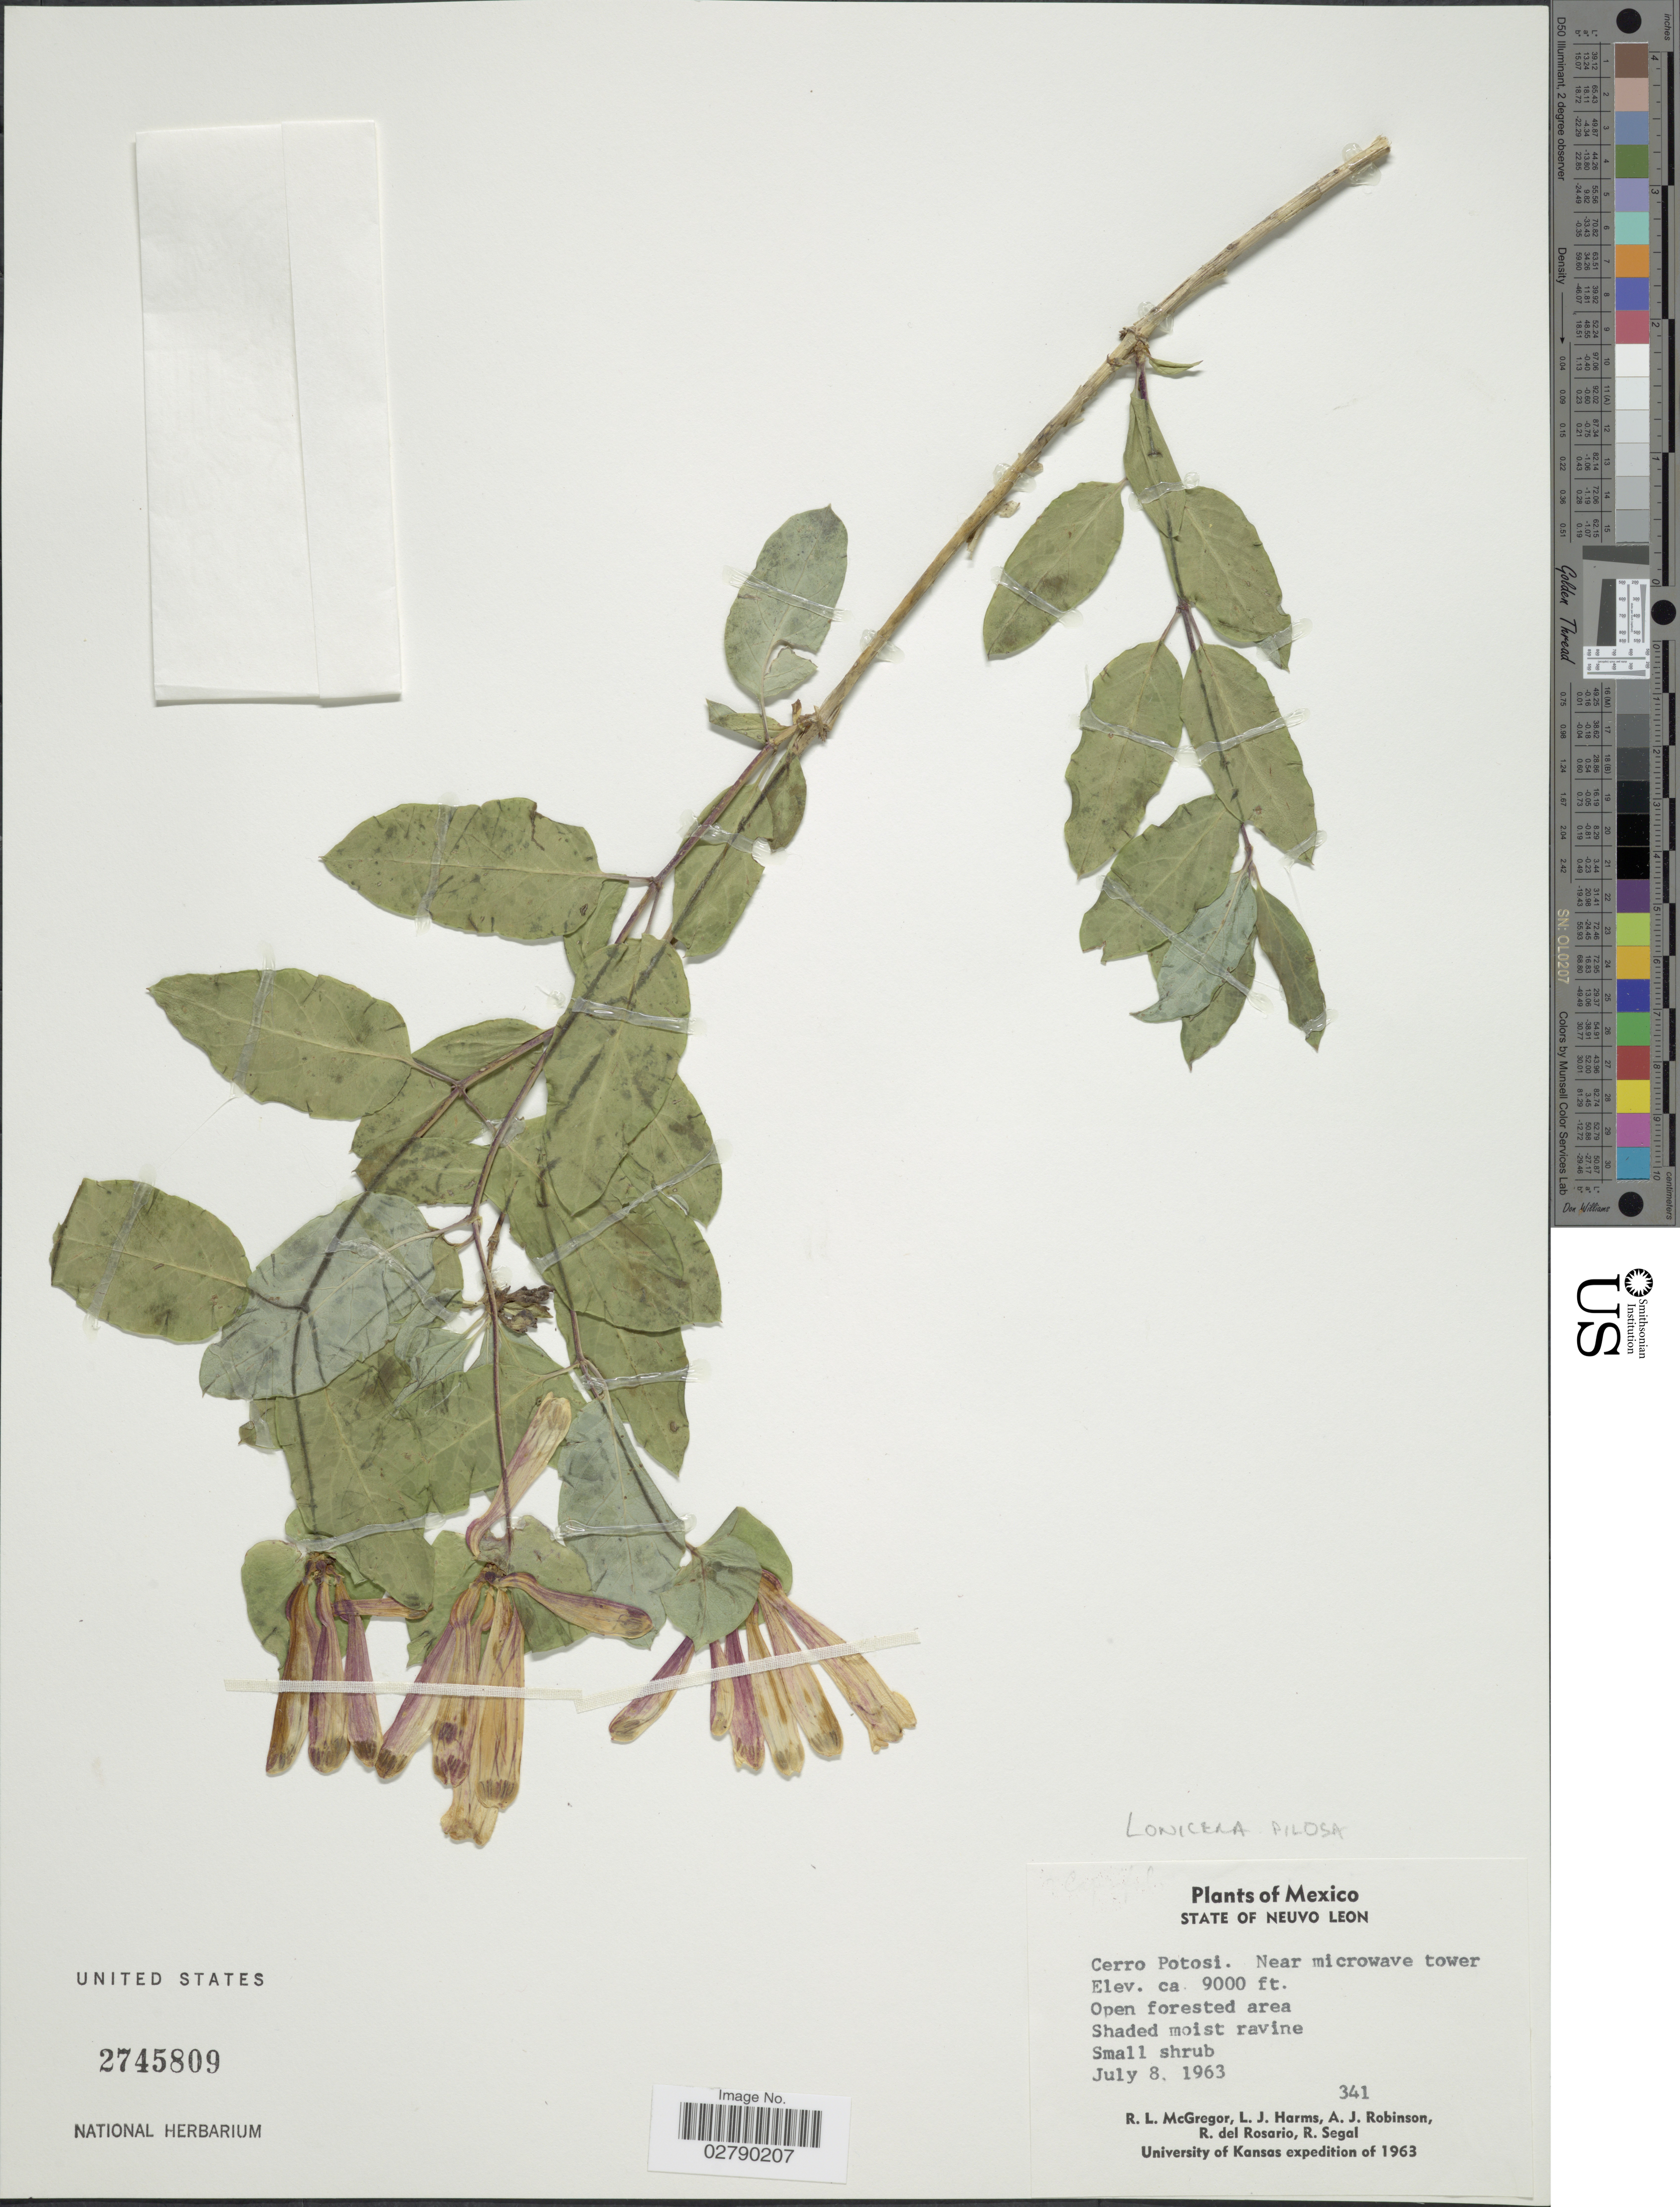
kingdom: Plantae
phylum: Tracheophyta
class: Magnoliopsida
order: Dipsacales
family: Caprifoliaceae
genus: Lonicera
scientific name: Lonicera pilosa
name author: Willd. ex Kunth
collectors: R. McGregor, L. Harms, A. J. Robinson, R. del Rosario & R. Segal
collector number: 341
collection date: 1963-07-08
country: Mexico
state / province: Nuevo León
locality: Neuvo Leon. Cerro Potosi. Near microwave tower.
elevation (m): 2743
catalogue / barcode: US 2745809